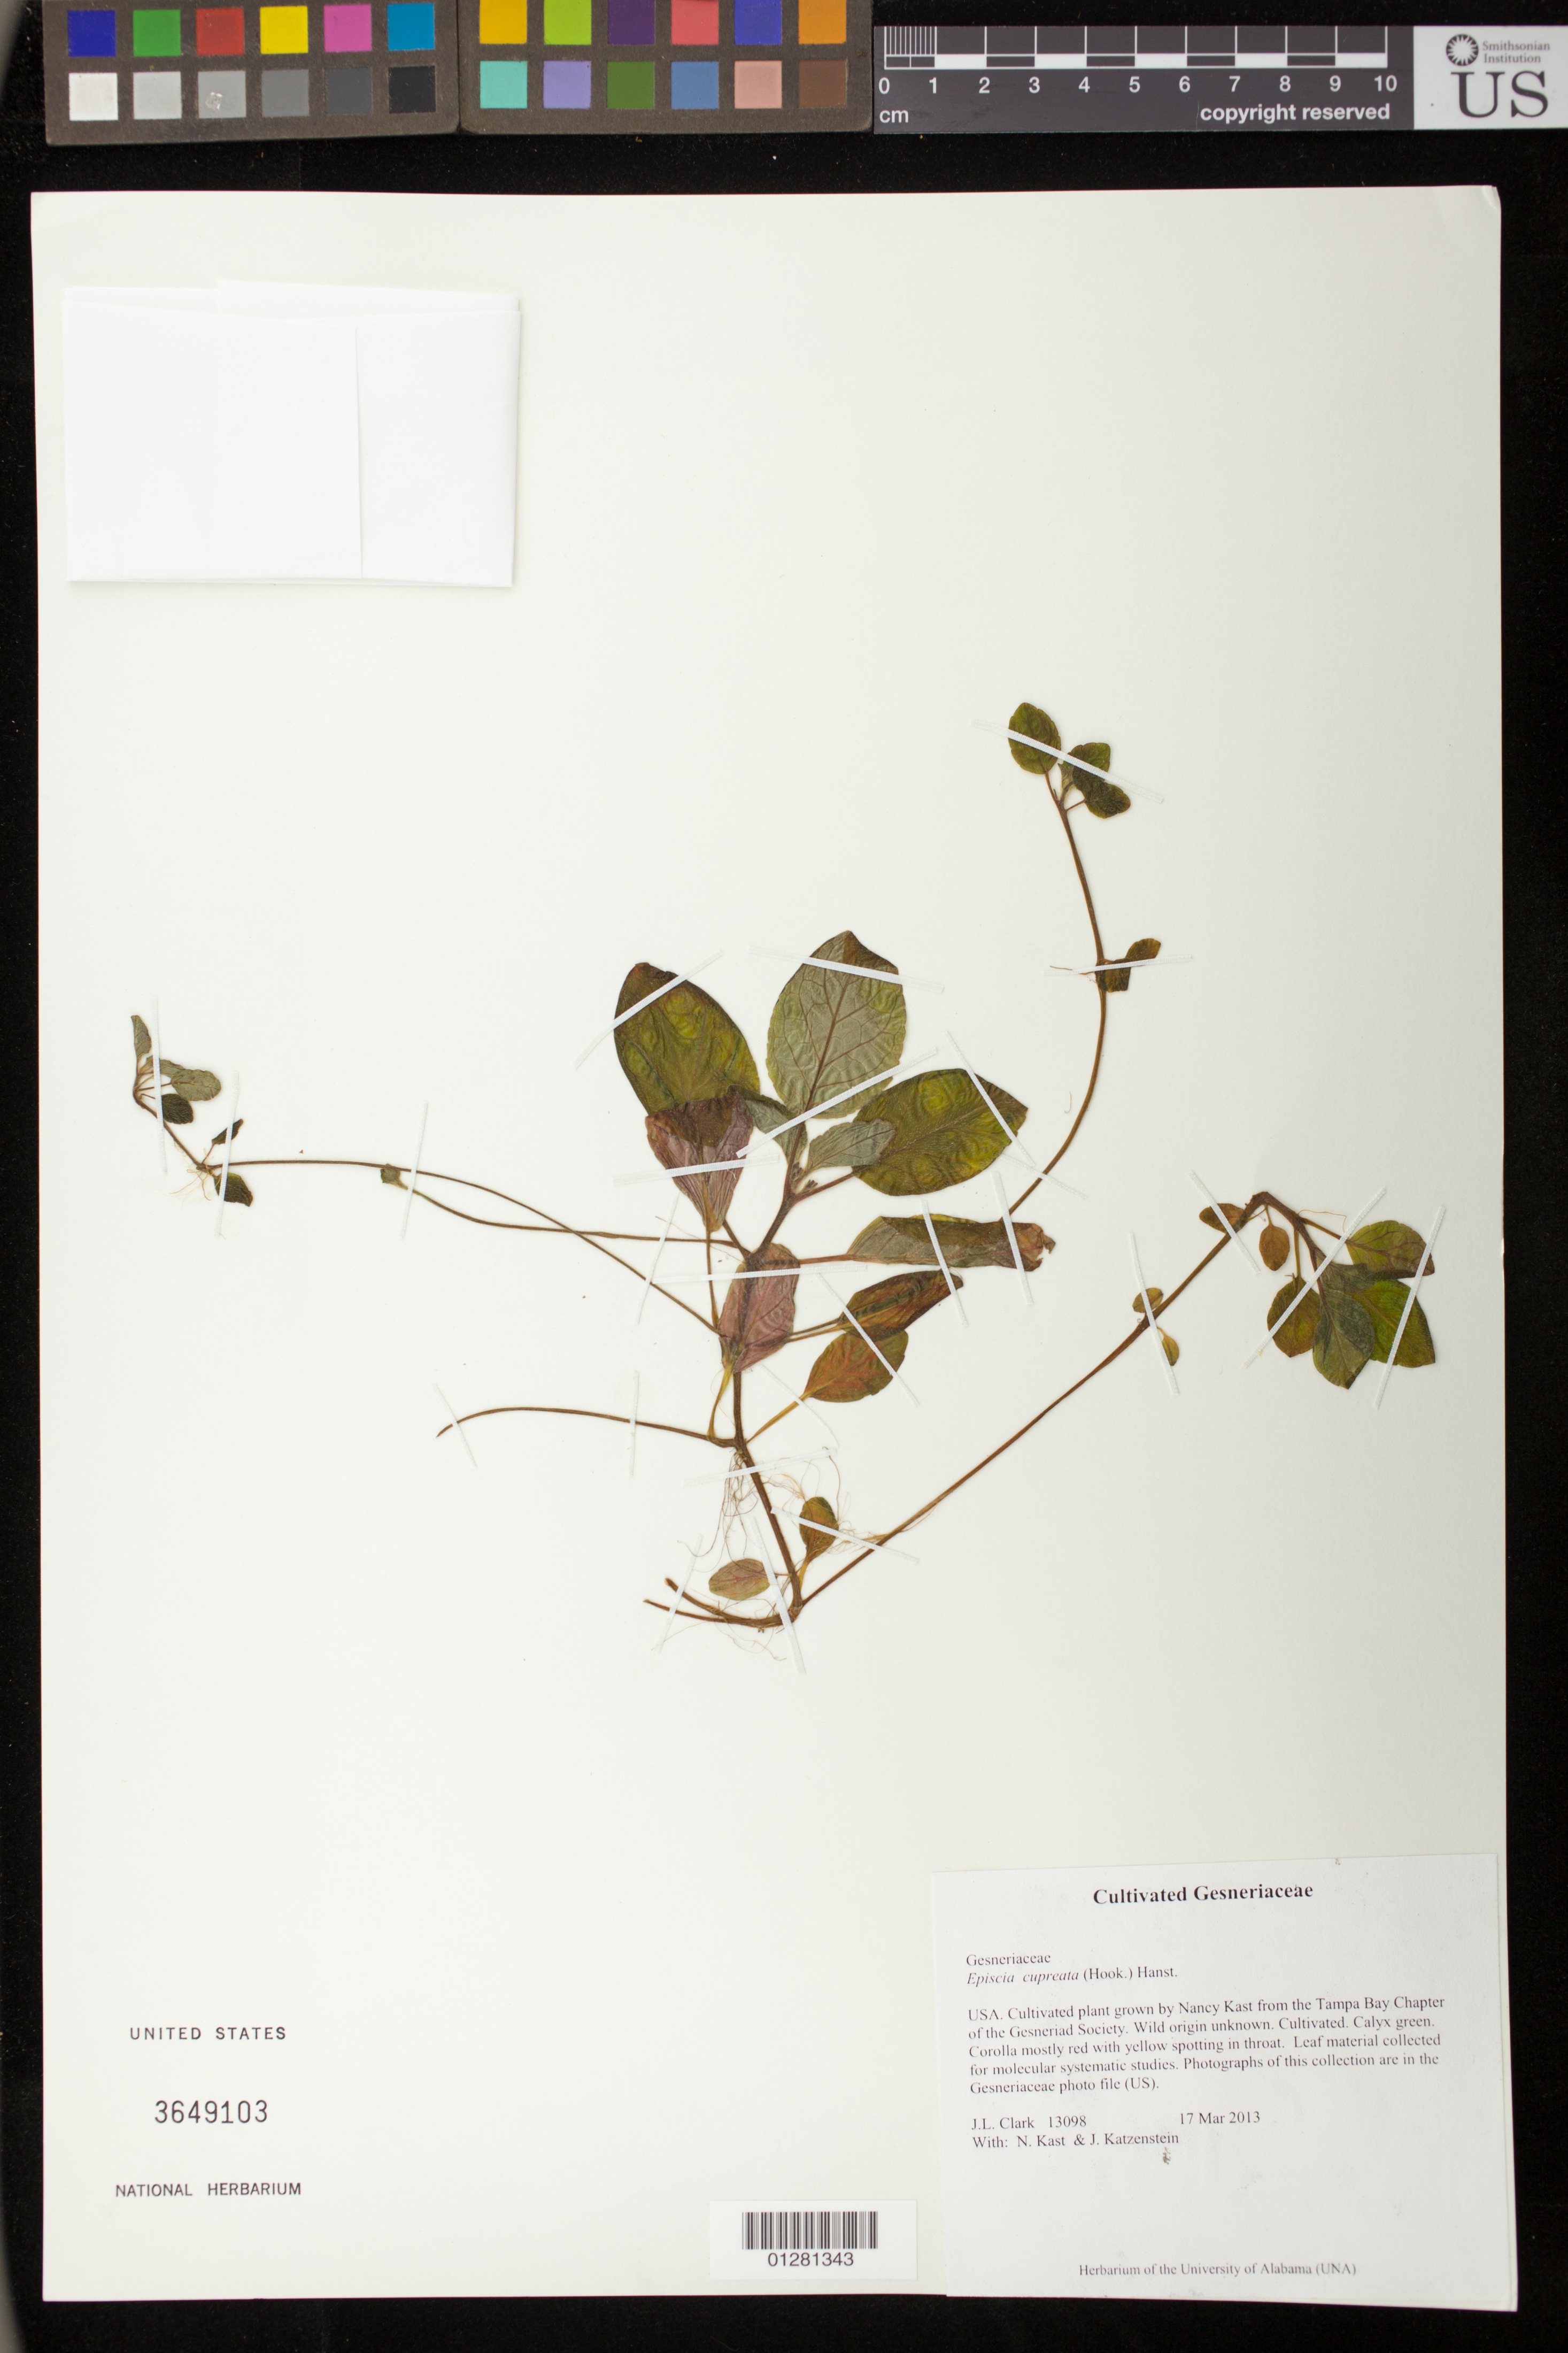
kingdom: Plantae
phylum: Tracheophyta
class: Magnoliopsida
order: Lamiales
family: Gesneriaceae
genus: Episcia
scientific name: Episcia cupreata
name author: (Hook.) Hanst.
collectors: J. L. Clark, N. Kast & J. Katzenstein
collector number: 13098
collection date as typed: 17 Mar 2013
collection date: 2013-03-17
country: United States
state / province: Florida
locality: Cultivated plant grown by Nancy Kast from the Tampa Bay Chapter of the Gesneriad Society.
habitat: Cultivated.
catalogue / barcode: US 3649103